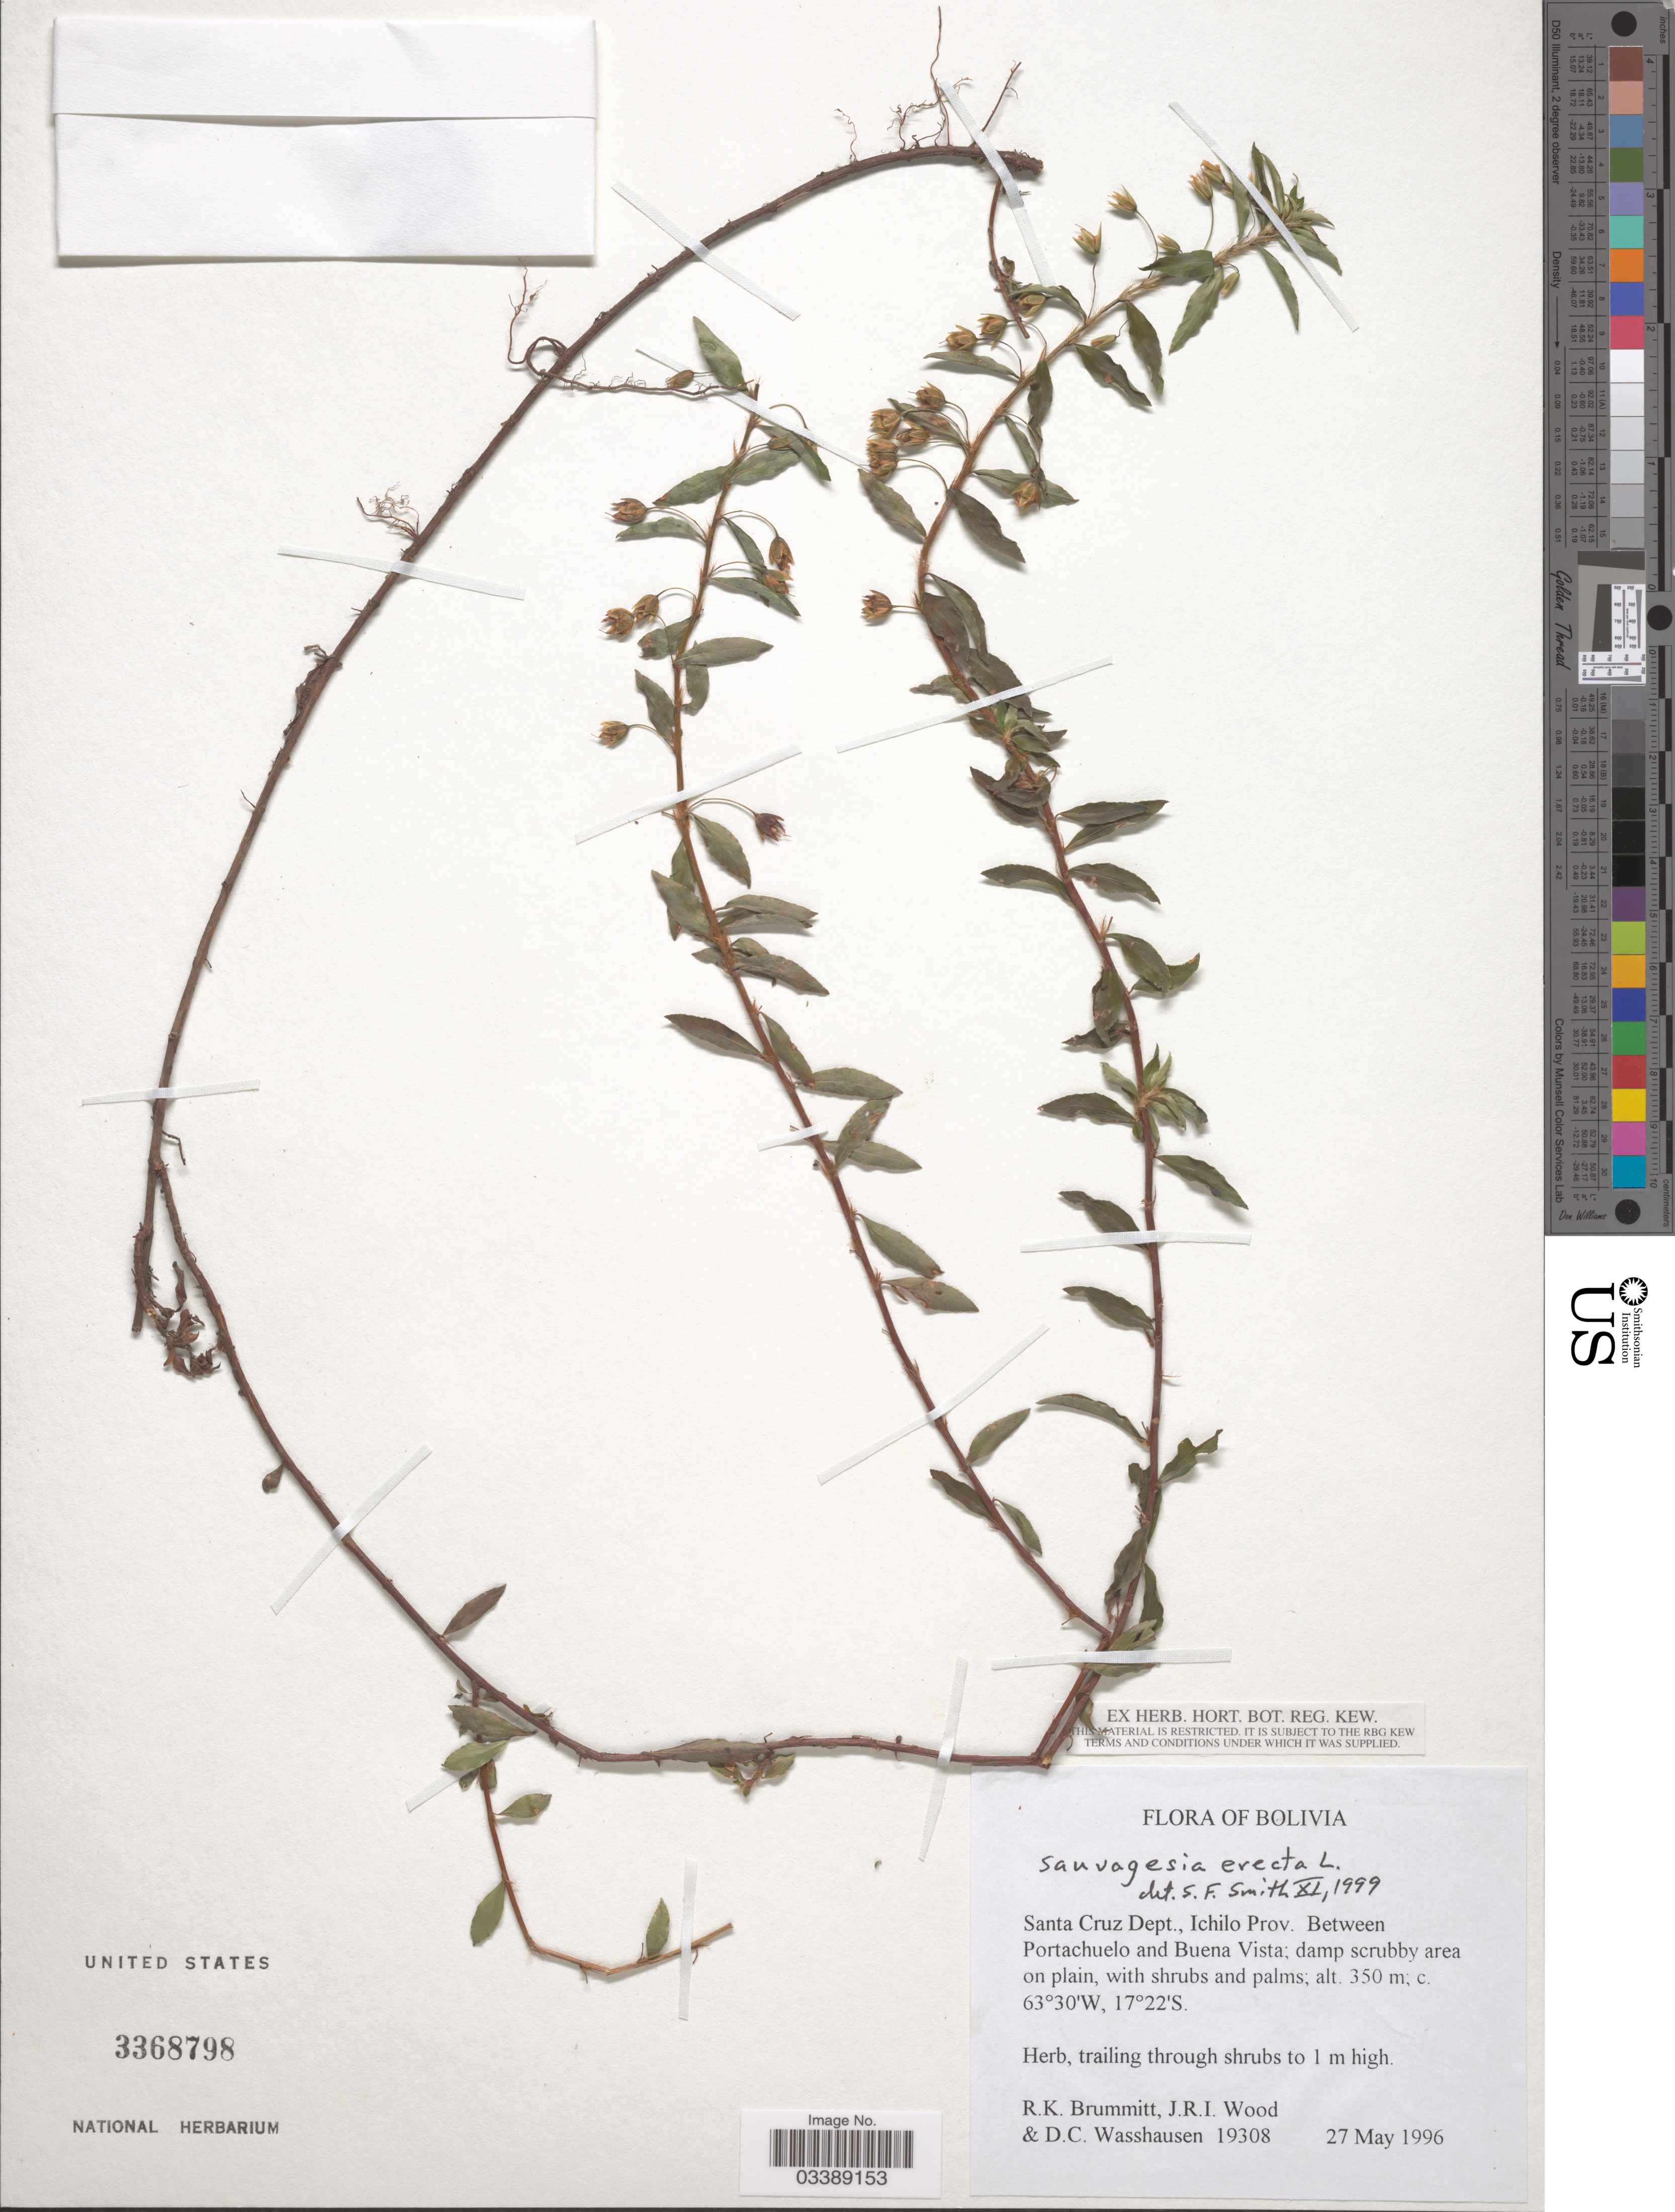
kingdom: Plantae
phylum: Tracheophyta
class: Magnoliopsida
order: Malpighiales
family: Ochnaceae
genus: Sauvagesia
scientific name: Sauvagesia erecta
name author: L.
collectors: R. K. Brummitt, J. R. I. Wood, D. C. Wasshausen & N. Ritter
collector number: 19308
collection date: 1996-05-27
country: Bolivia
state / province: Santa Cruz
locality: Santa Cruz Dept., Ichilo Prov. Between Portachuelo and Buena Vista.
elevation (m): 350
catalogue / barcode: US 3368798